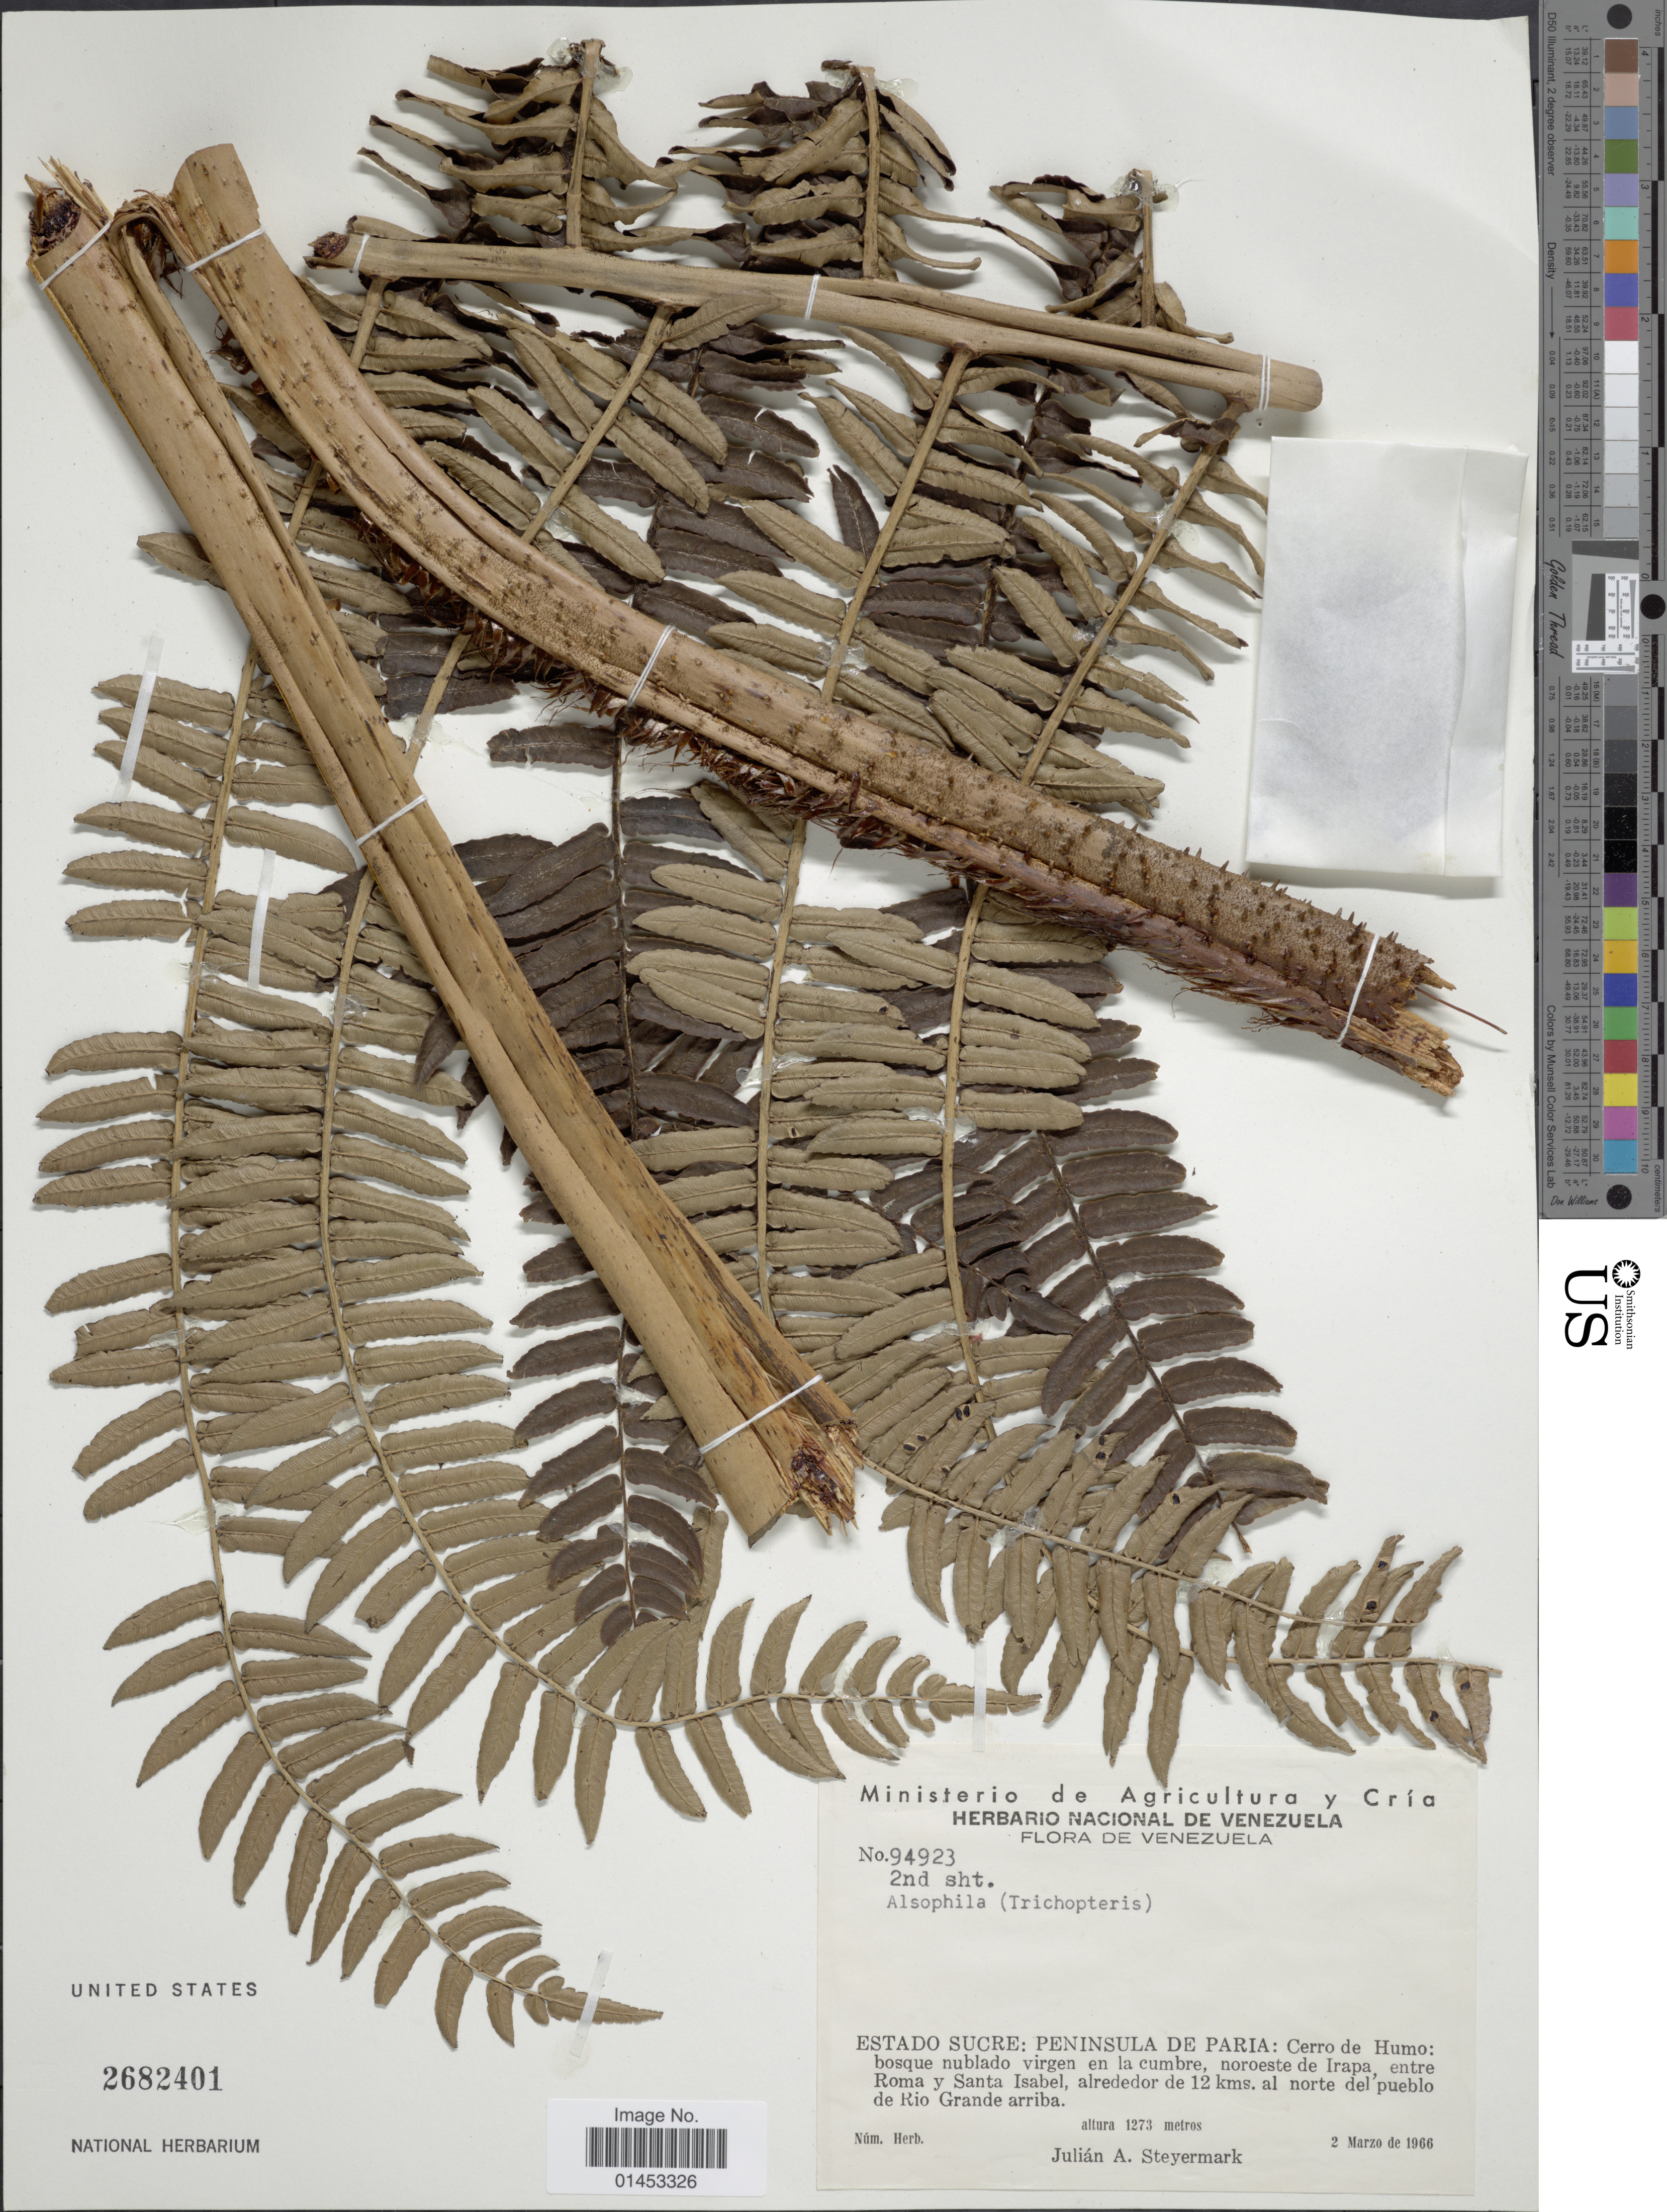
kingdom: Plantae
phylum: Tracheophyta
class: Polypodiopsida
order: Cyatheales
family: Cyatheaceae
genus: Cyathea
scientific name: Cyathea sp.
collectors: J. Steyermark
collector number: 94923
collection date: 1966-03-02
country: Venezuela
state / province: Sucre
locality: Estado Sucre: Peninsula de Paria: Cerro de Humo: bosque nublado virgen en la cumbre, noroeste de Irapa, entre Roma y Santa Isabel, alrededor de 12kms. al norte del Pueblo de RIo Grande arriba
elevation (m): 1273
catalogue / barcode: US 2682401